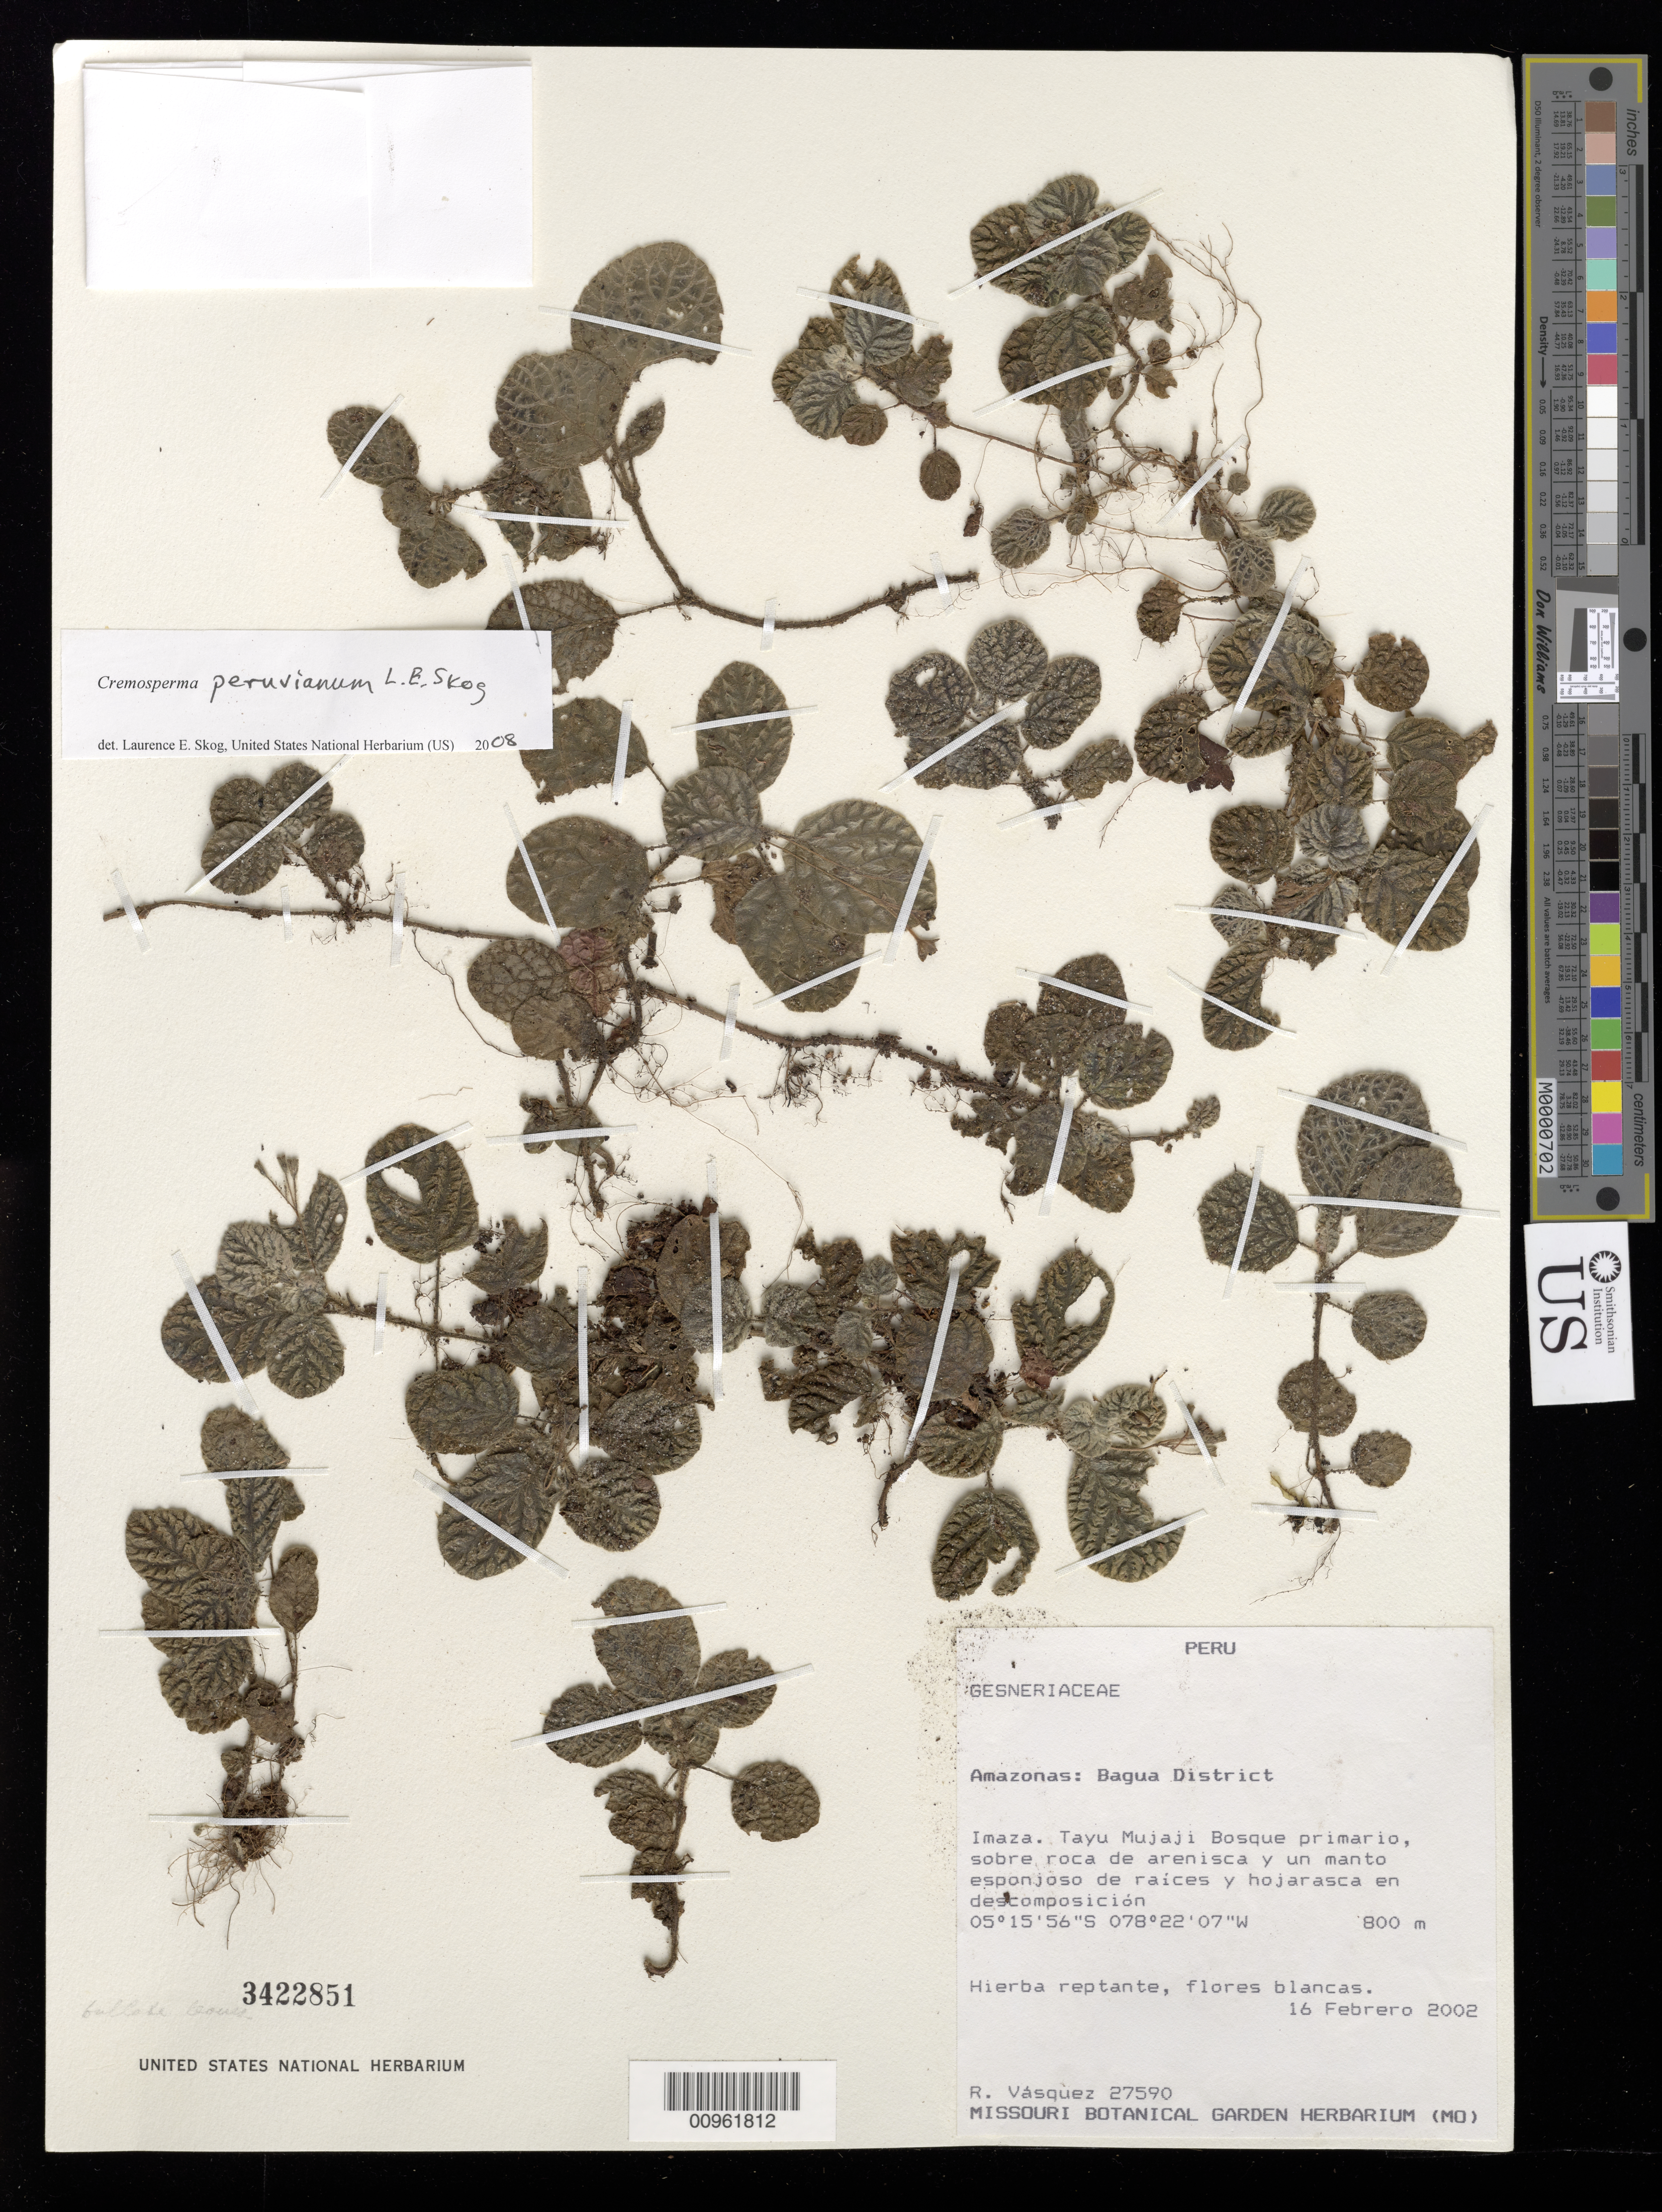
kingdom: Plantae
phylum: Tracheophyta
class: Magnoliopsida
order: Lamiales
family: Gesneriaceae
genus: Cremosperma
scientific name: Cremosperma peruvianum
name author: L.E. Skog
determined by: Skog, Laurence E.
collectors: R. Vásquez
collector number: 27590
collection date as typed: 16 Feb 2002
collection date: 2002-02-16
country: Peru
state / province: Amazonas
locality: Amazonas: Bagua District. Imaza. Tayu Mujaji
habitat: Bosque primario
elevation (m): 800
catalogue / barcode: US 3422851